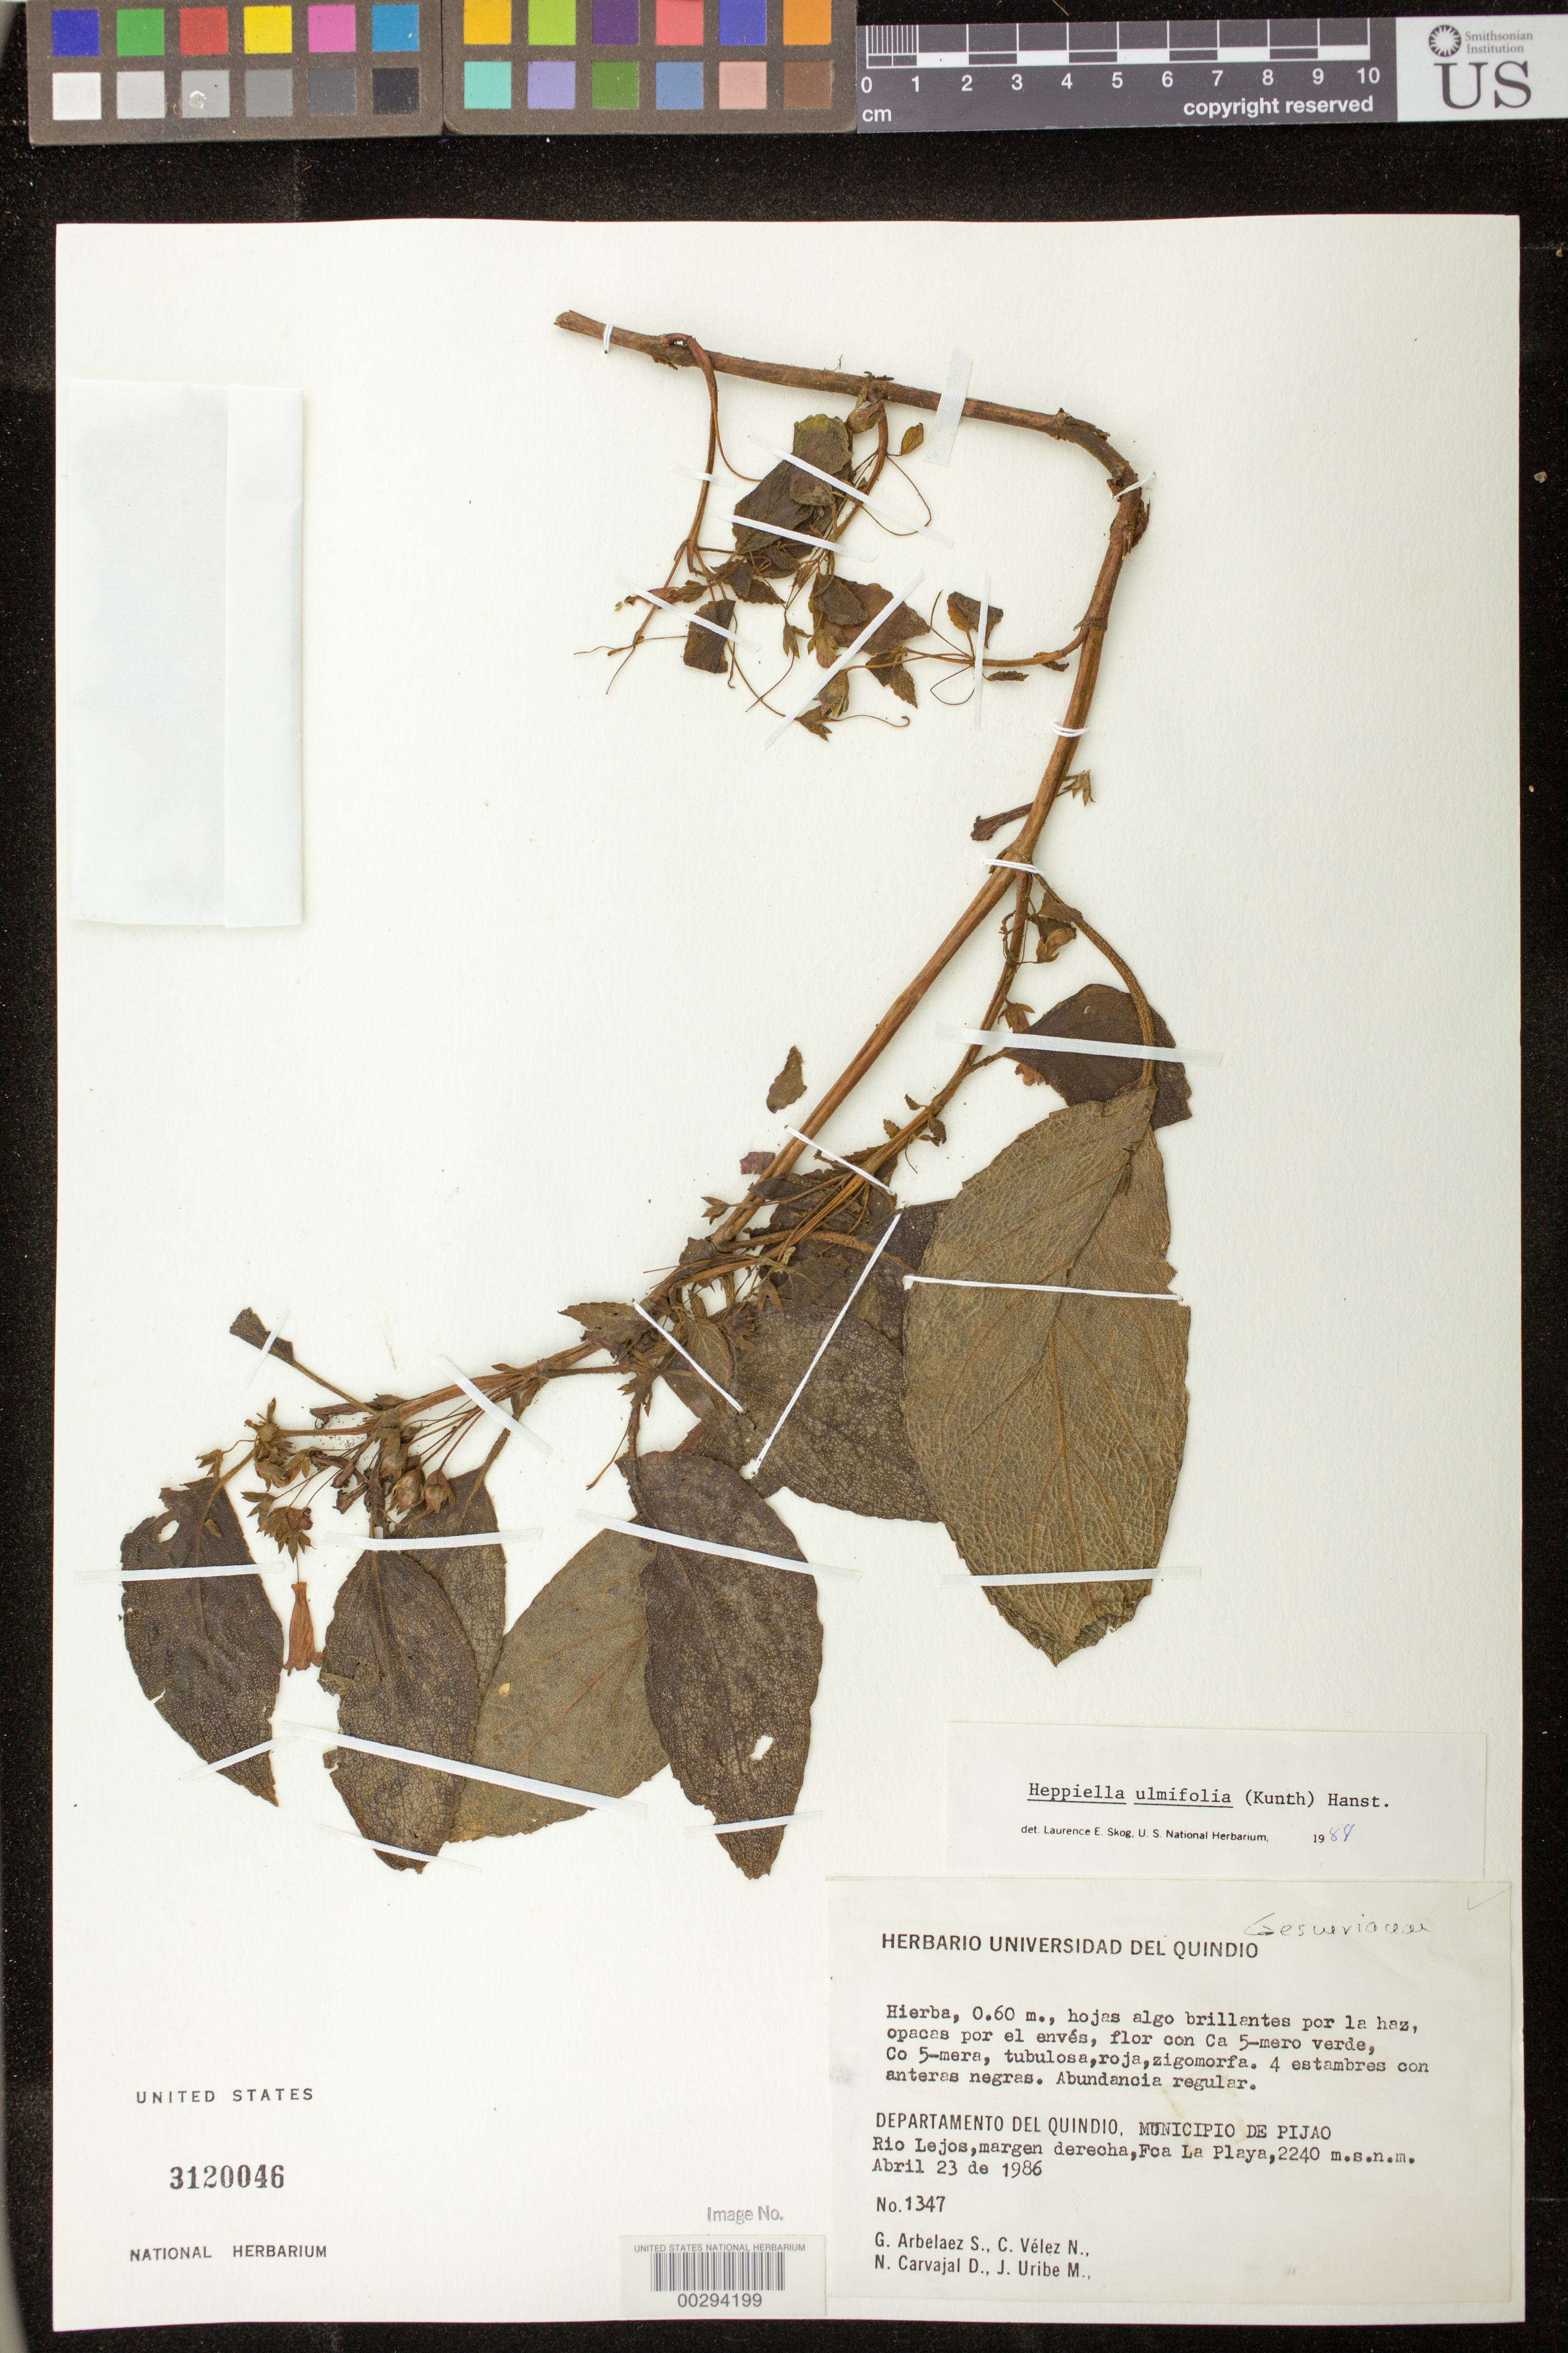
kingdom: Plantae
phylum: Tracheophyta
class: Magnoliopsida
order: Lamiales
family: Gesneriaceae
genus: Heppiella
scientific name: Heppiella ulmifolia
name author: (Kunth) Hanst.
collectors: G. Arbelaez S., C. Vélez N., N. Carvajal D. & J. Uribe M.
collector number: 1347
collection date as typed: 23 Apr 1986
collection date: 1986-04-23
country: Colombia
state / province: Quindío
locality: Mun. of Pijao, Rio Lejos, right margin, Fca La Playa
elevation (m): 2240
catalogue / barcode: US 3120046